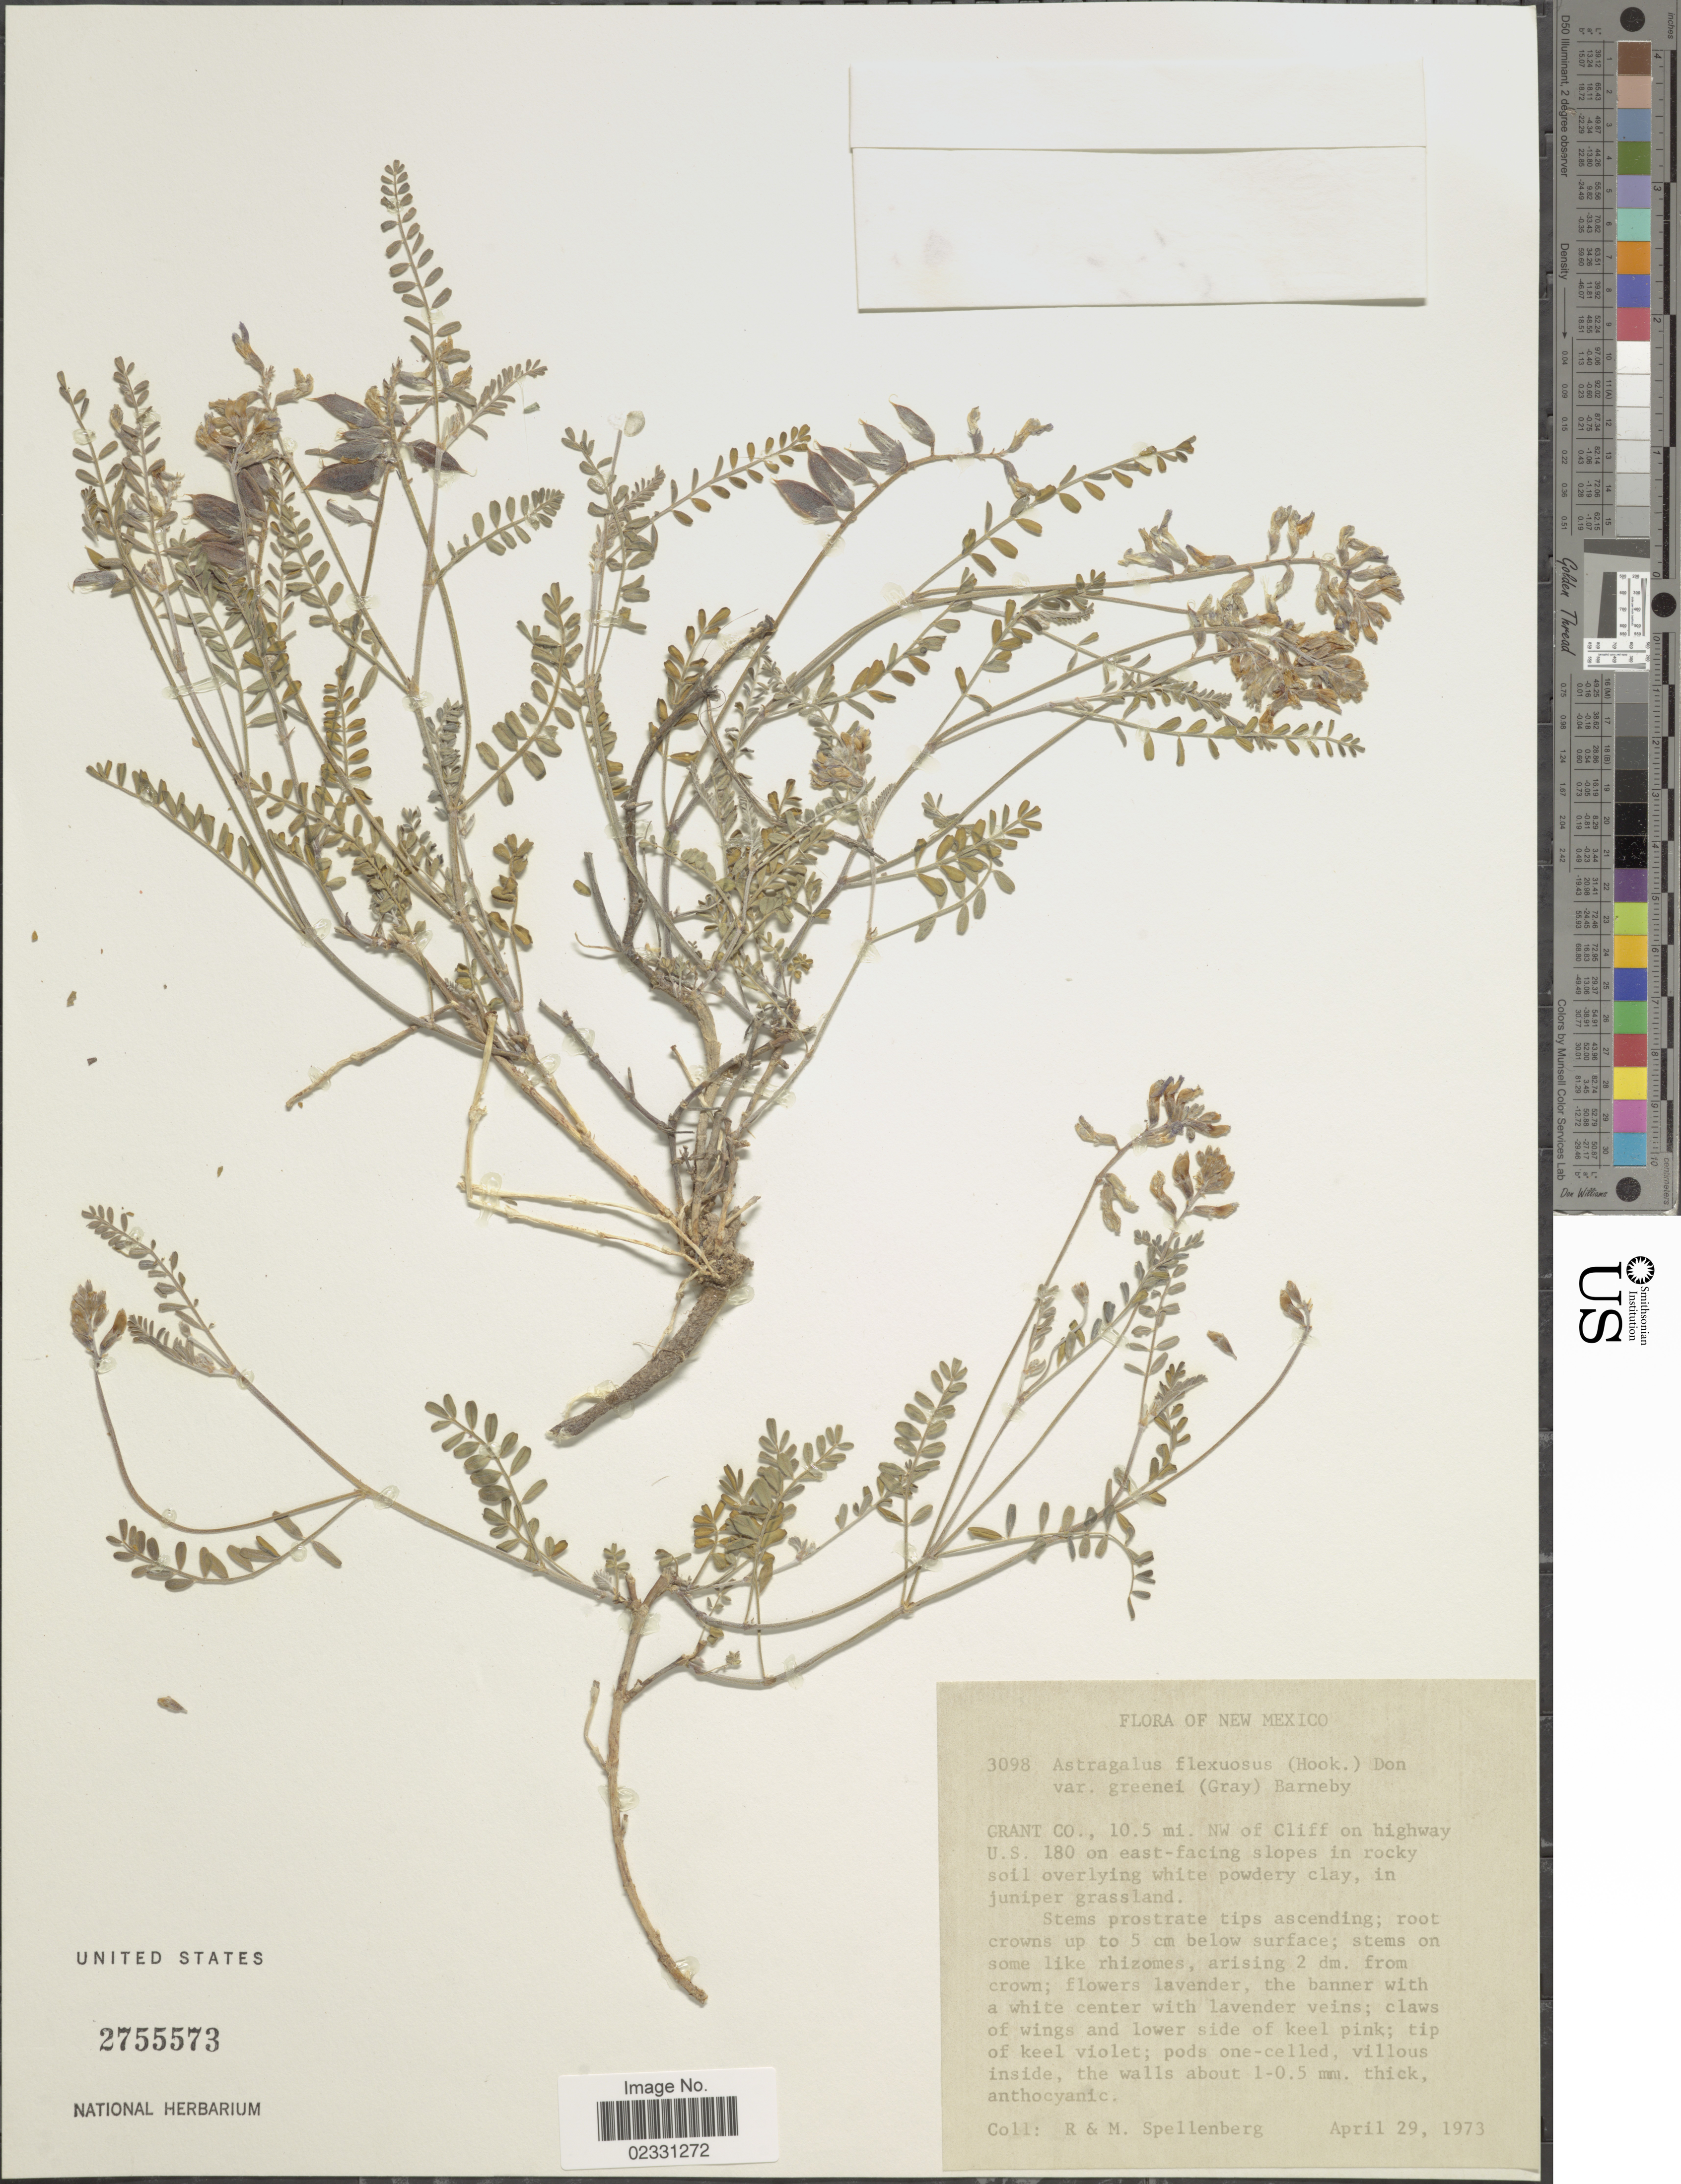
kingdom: Plantae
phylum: Tracheophyta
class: Magnoliopsida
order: Fabales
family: Fabaceae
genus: Astragalus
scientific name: Astragalus flexuosus var. greene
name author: (A. Gray) Barneby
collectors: R. Spellenberg & Spellenberg, M.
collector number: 3098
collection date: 1973-04-29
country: United States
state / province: New Mexico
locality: Grant Co., 10.5 mi. NW of Cliff on highway U.S. 180 on east-facing slopes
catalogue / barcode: US 2755573